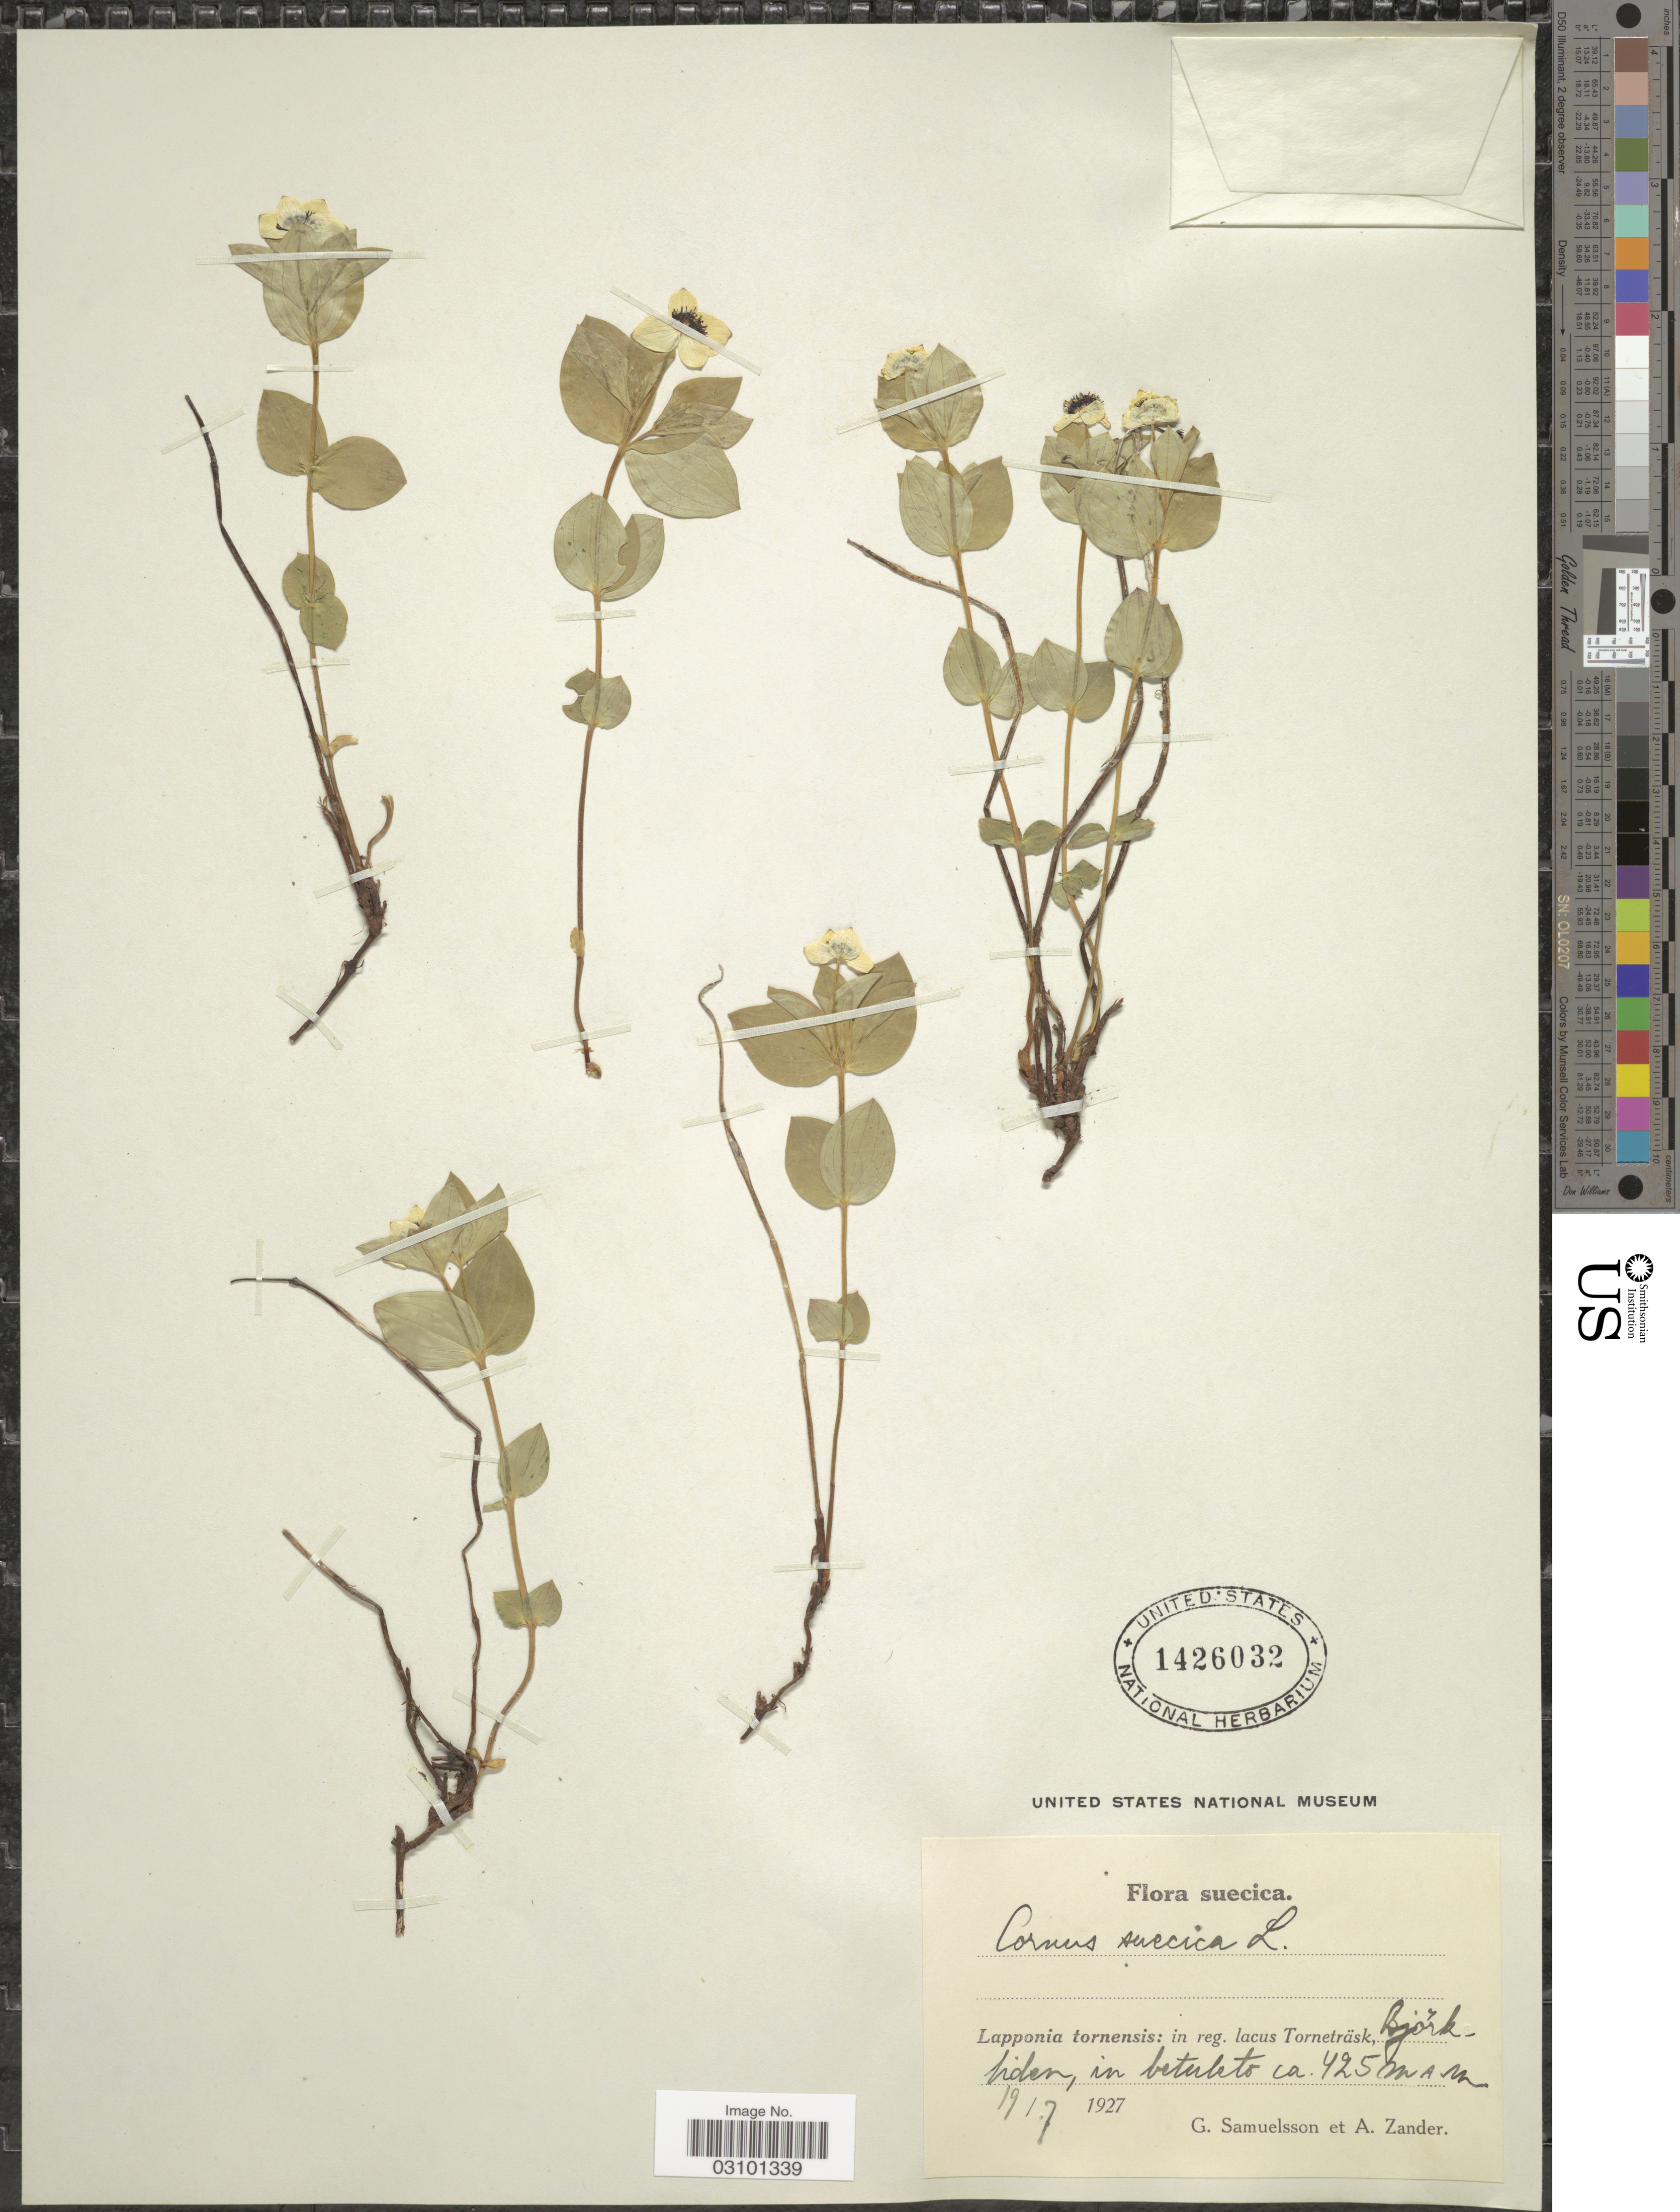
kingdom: Plantae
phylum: Tracheophyta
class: Magnoliopsida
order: Cornales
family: Cornaceae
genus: Cornus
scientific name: Cornus suecica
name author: L.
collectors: G. Samuelsson & A. Zander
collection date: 1927-07-19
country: Sweden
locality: Suecica. Lapponia tornensis: in reg. lacus Torneträsk, Björk-hiden, in betuleto.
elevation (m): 425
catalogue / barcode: US 1426032